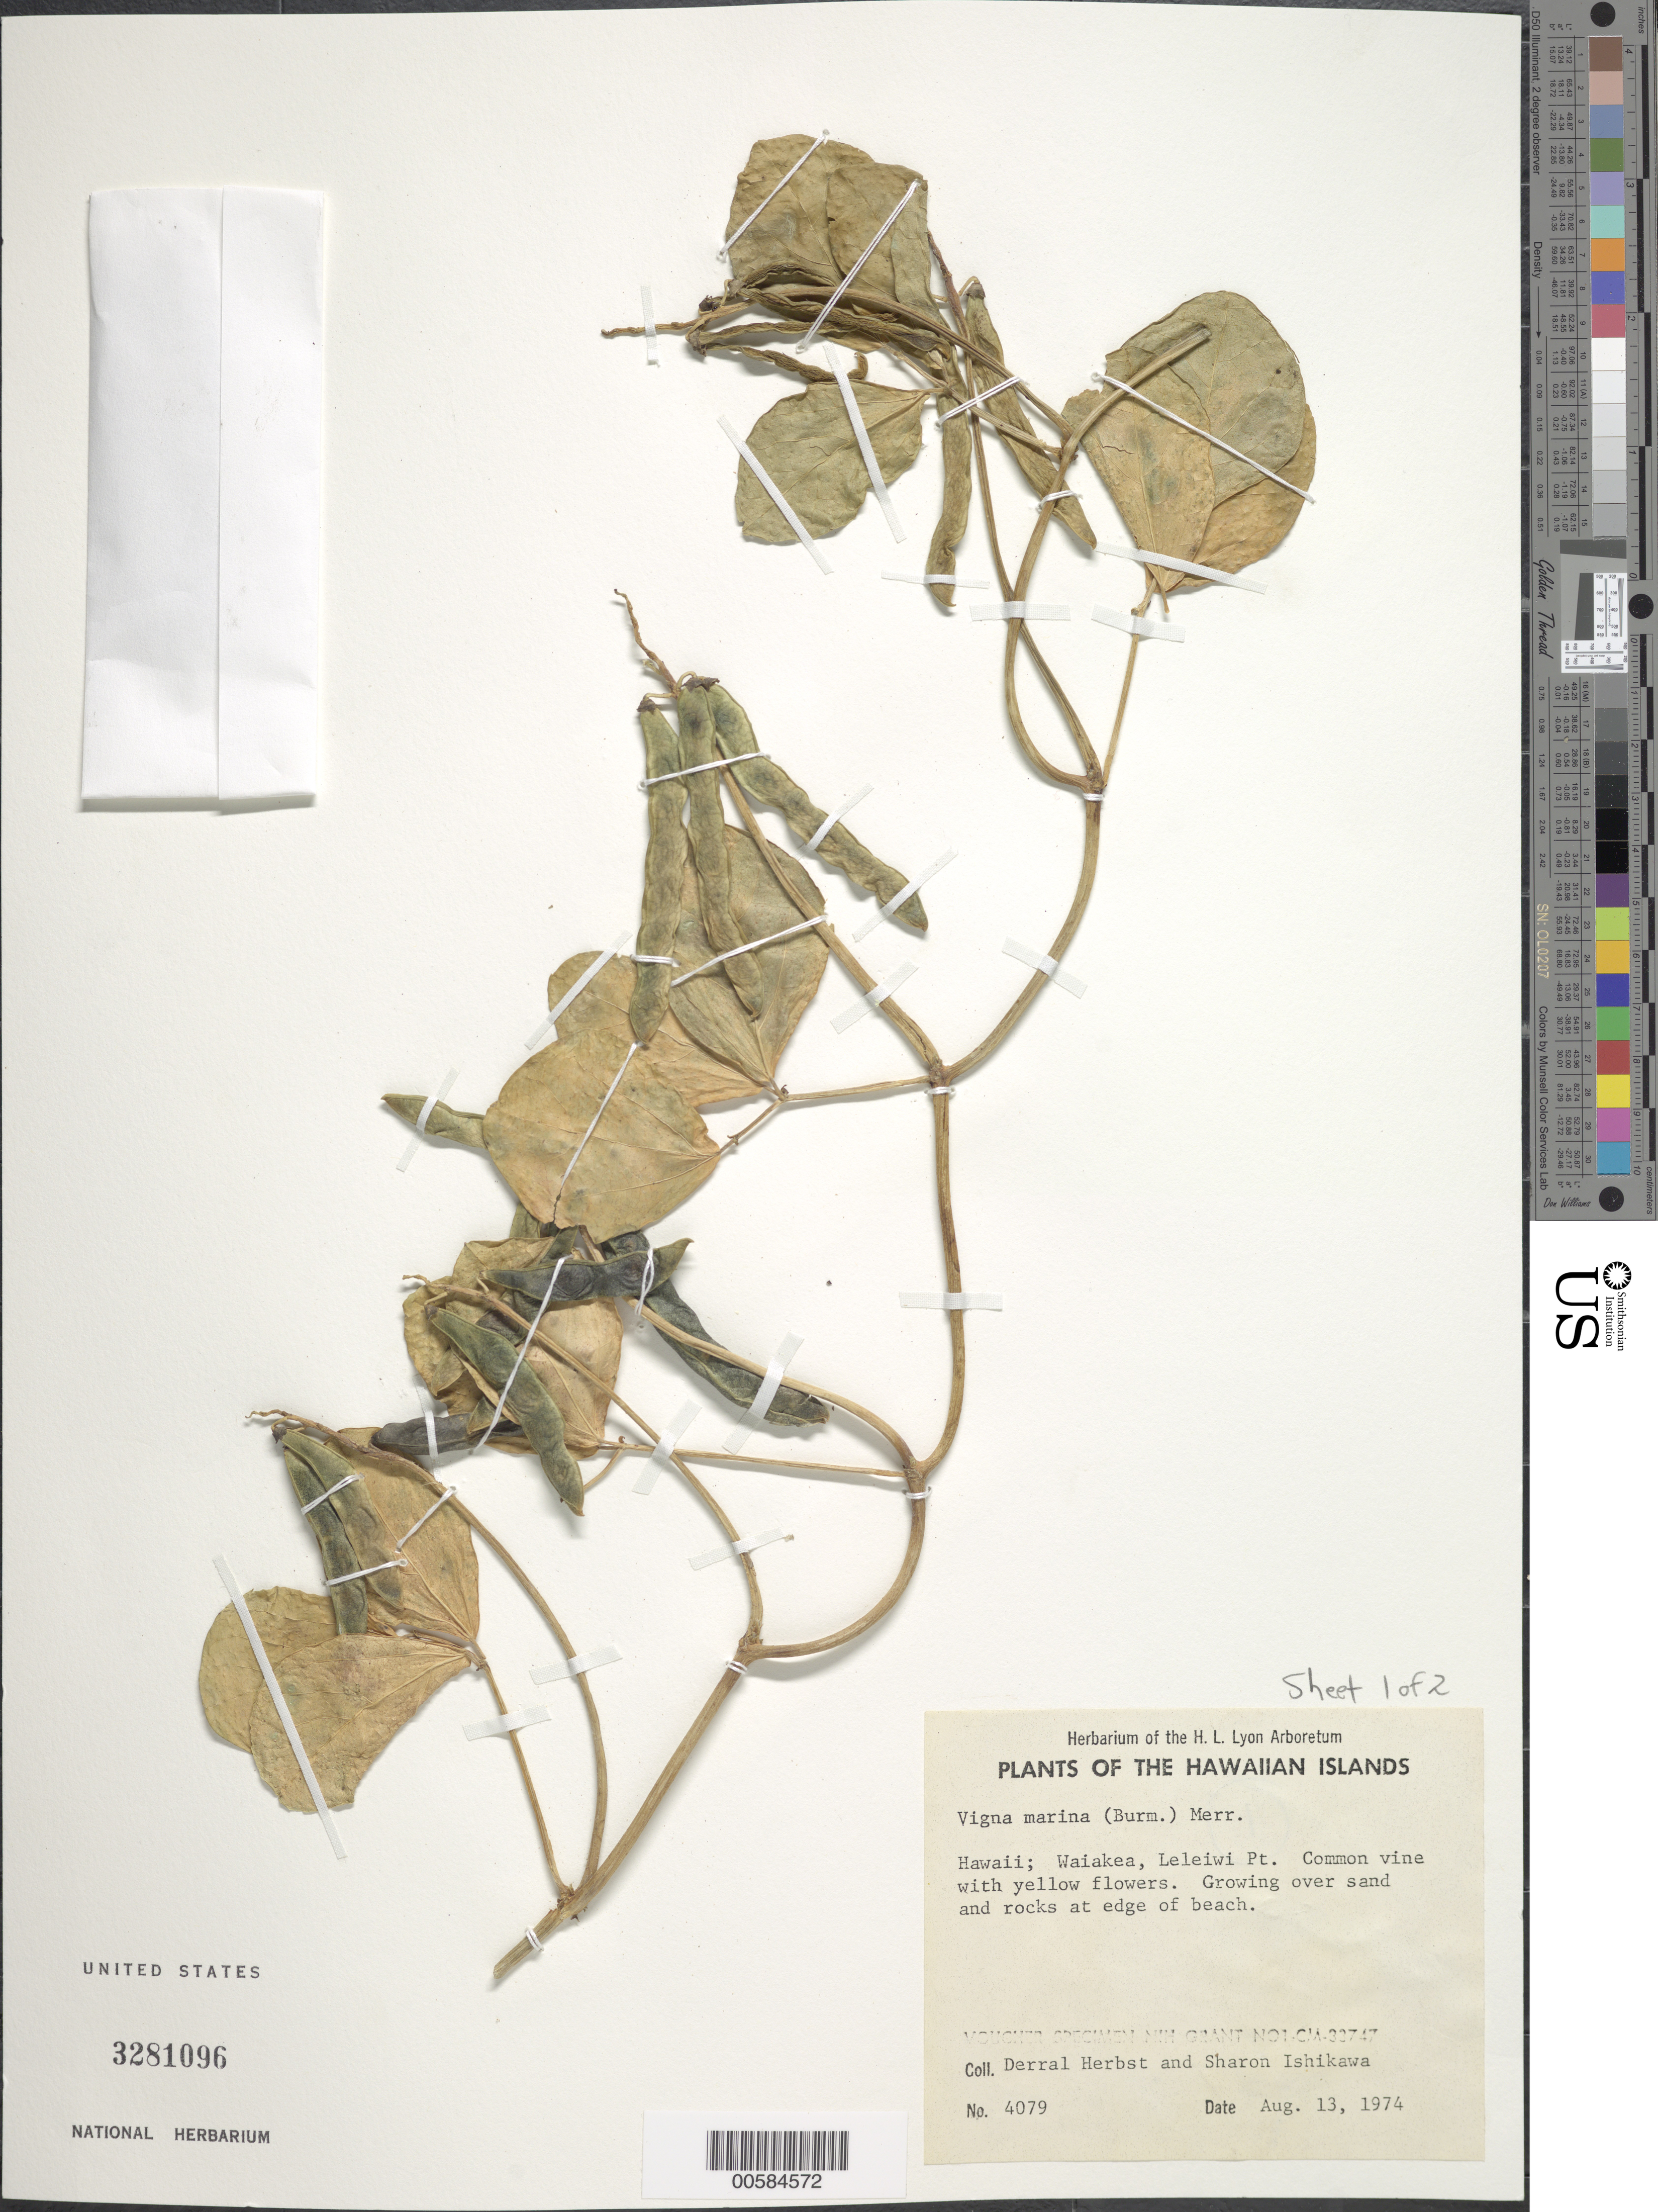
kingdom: Plantae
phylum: Tracheophyta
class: Magnoliopsida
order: Fabales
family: Fabaceae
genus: Vigna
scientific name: Vigna marina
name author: (Burm.) Merr.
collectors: D. R. Herbst & S. Ishikawa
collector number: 4079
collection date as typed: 13 Aug 1974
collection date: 1974-08-13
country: United States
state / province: Hawaii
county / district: Hawaii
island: Hawaii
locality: Waiakea, Leleiwi Pt.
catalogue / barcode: US 3281096